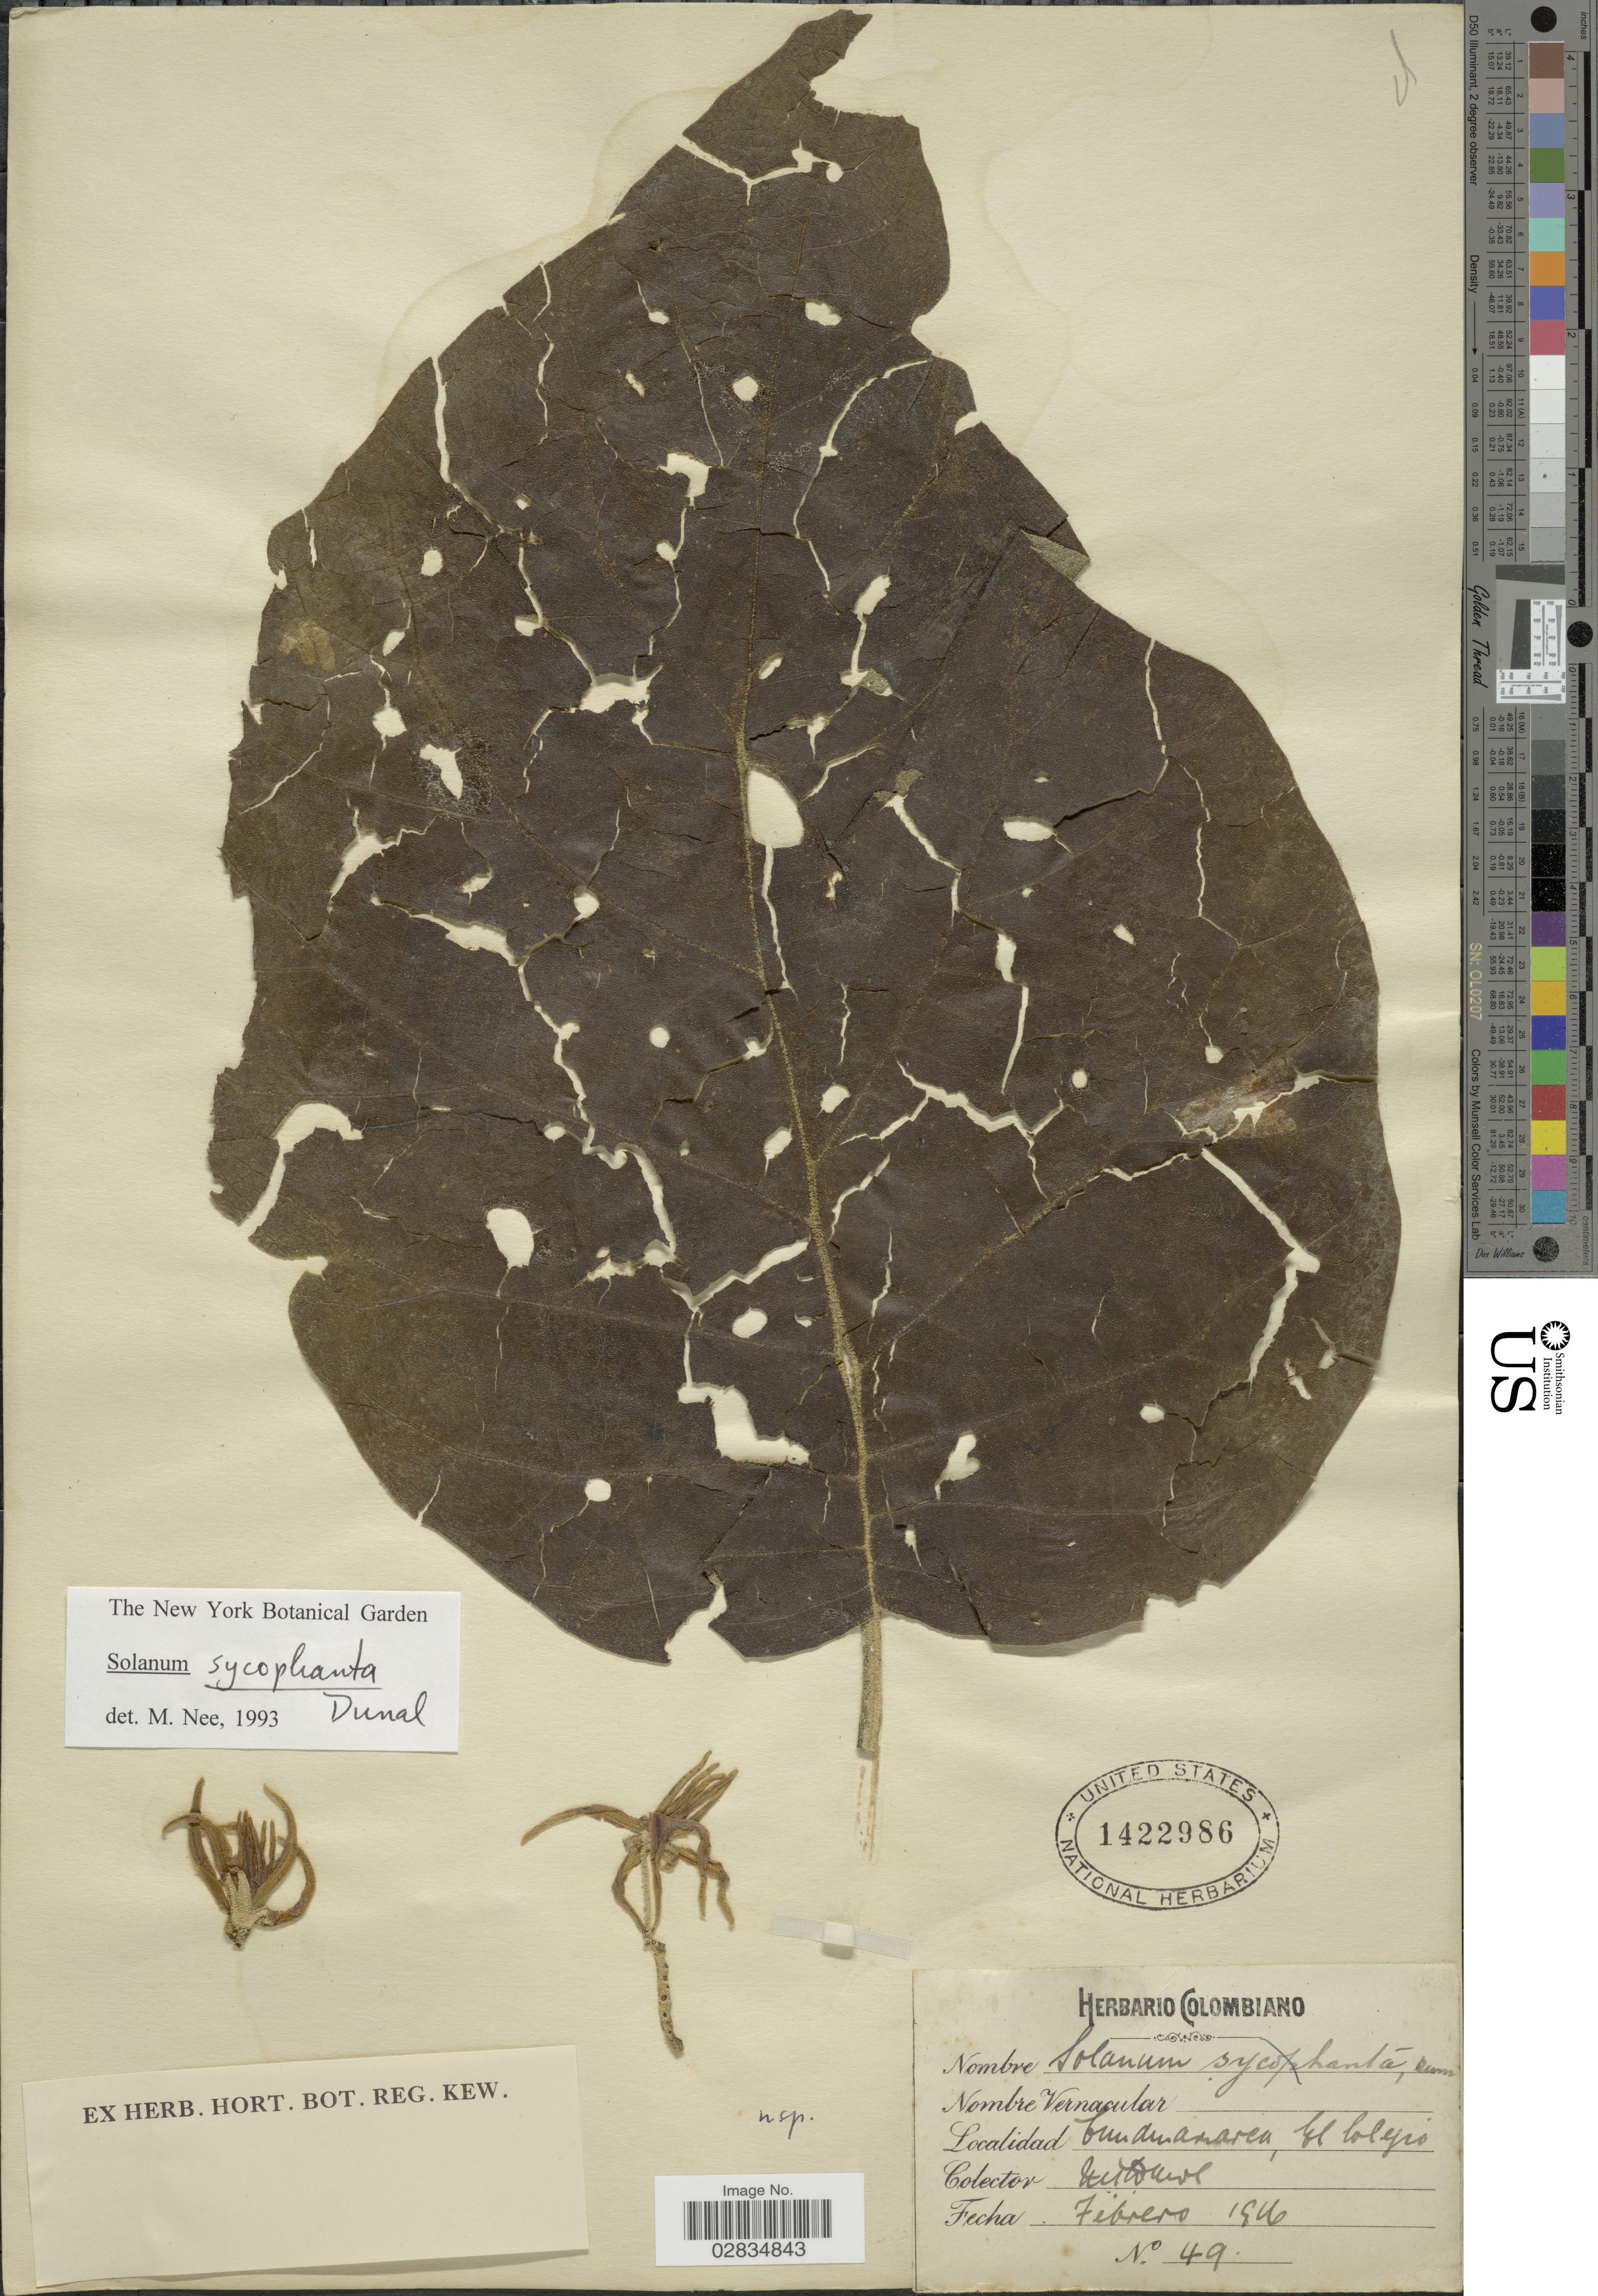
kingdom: Plantae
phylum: Tracheophyta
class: Magnoliopsida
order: Solanales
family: Solanaceae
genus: Solanum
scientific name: Solanum sycophanta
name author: Dunal in DC.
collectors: M. T. Dawe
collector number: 49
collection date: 1916-02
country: Colombia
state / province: Cundinamarca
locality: El Colegio.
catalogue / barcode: US 1422986